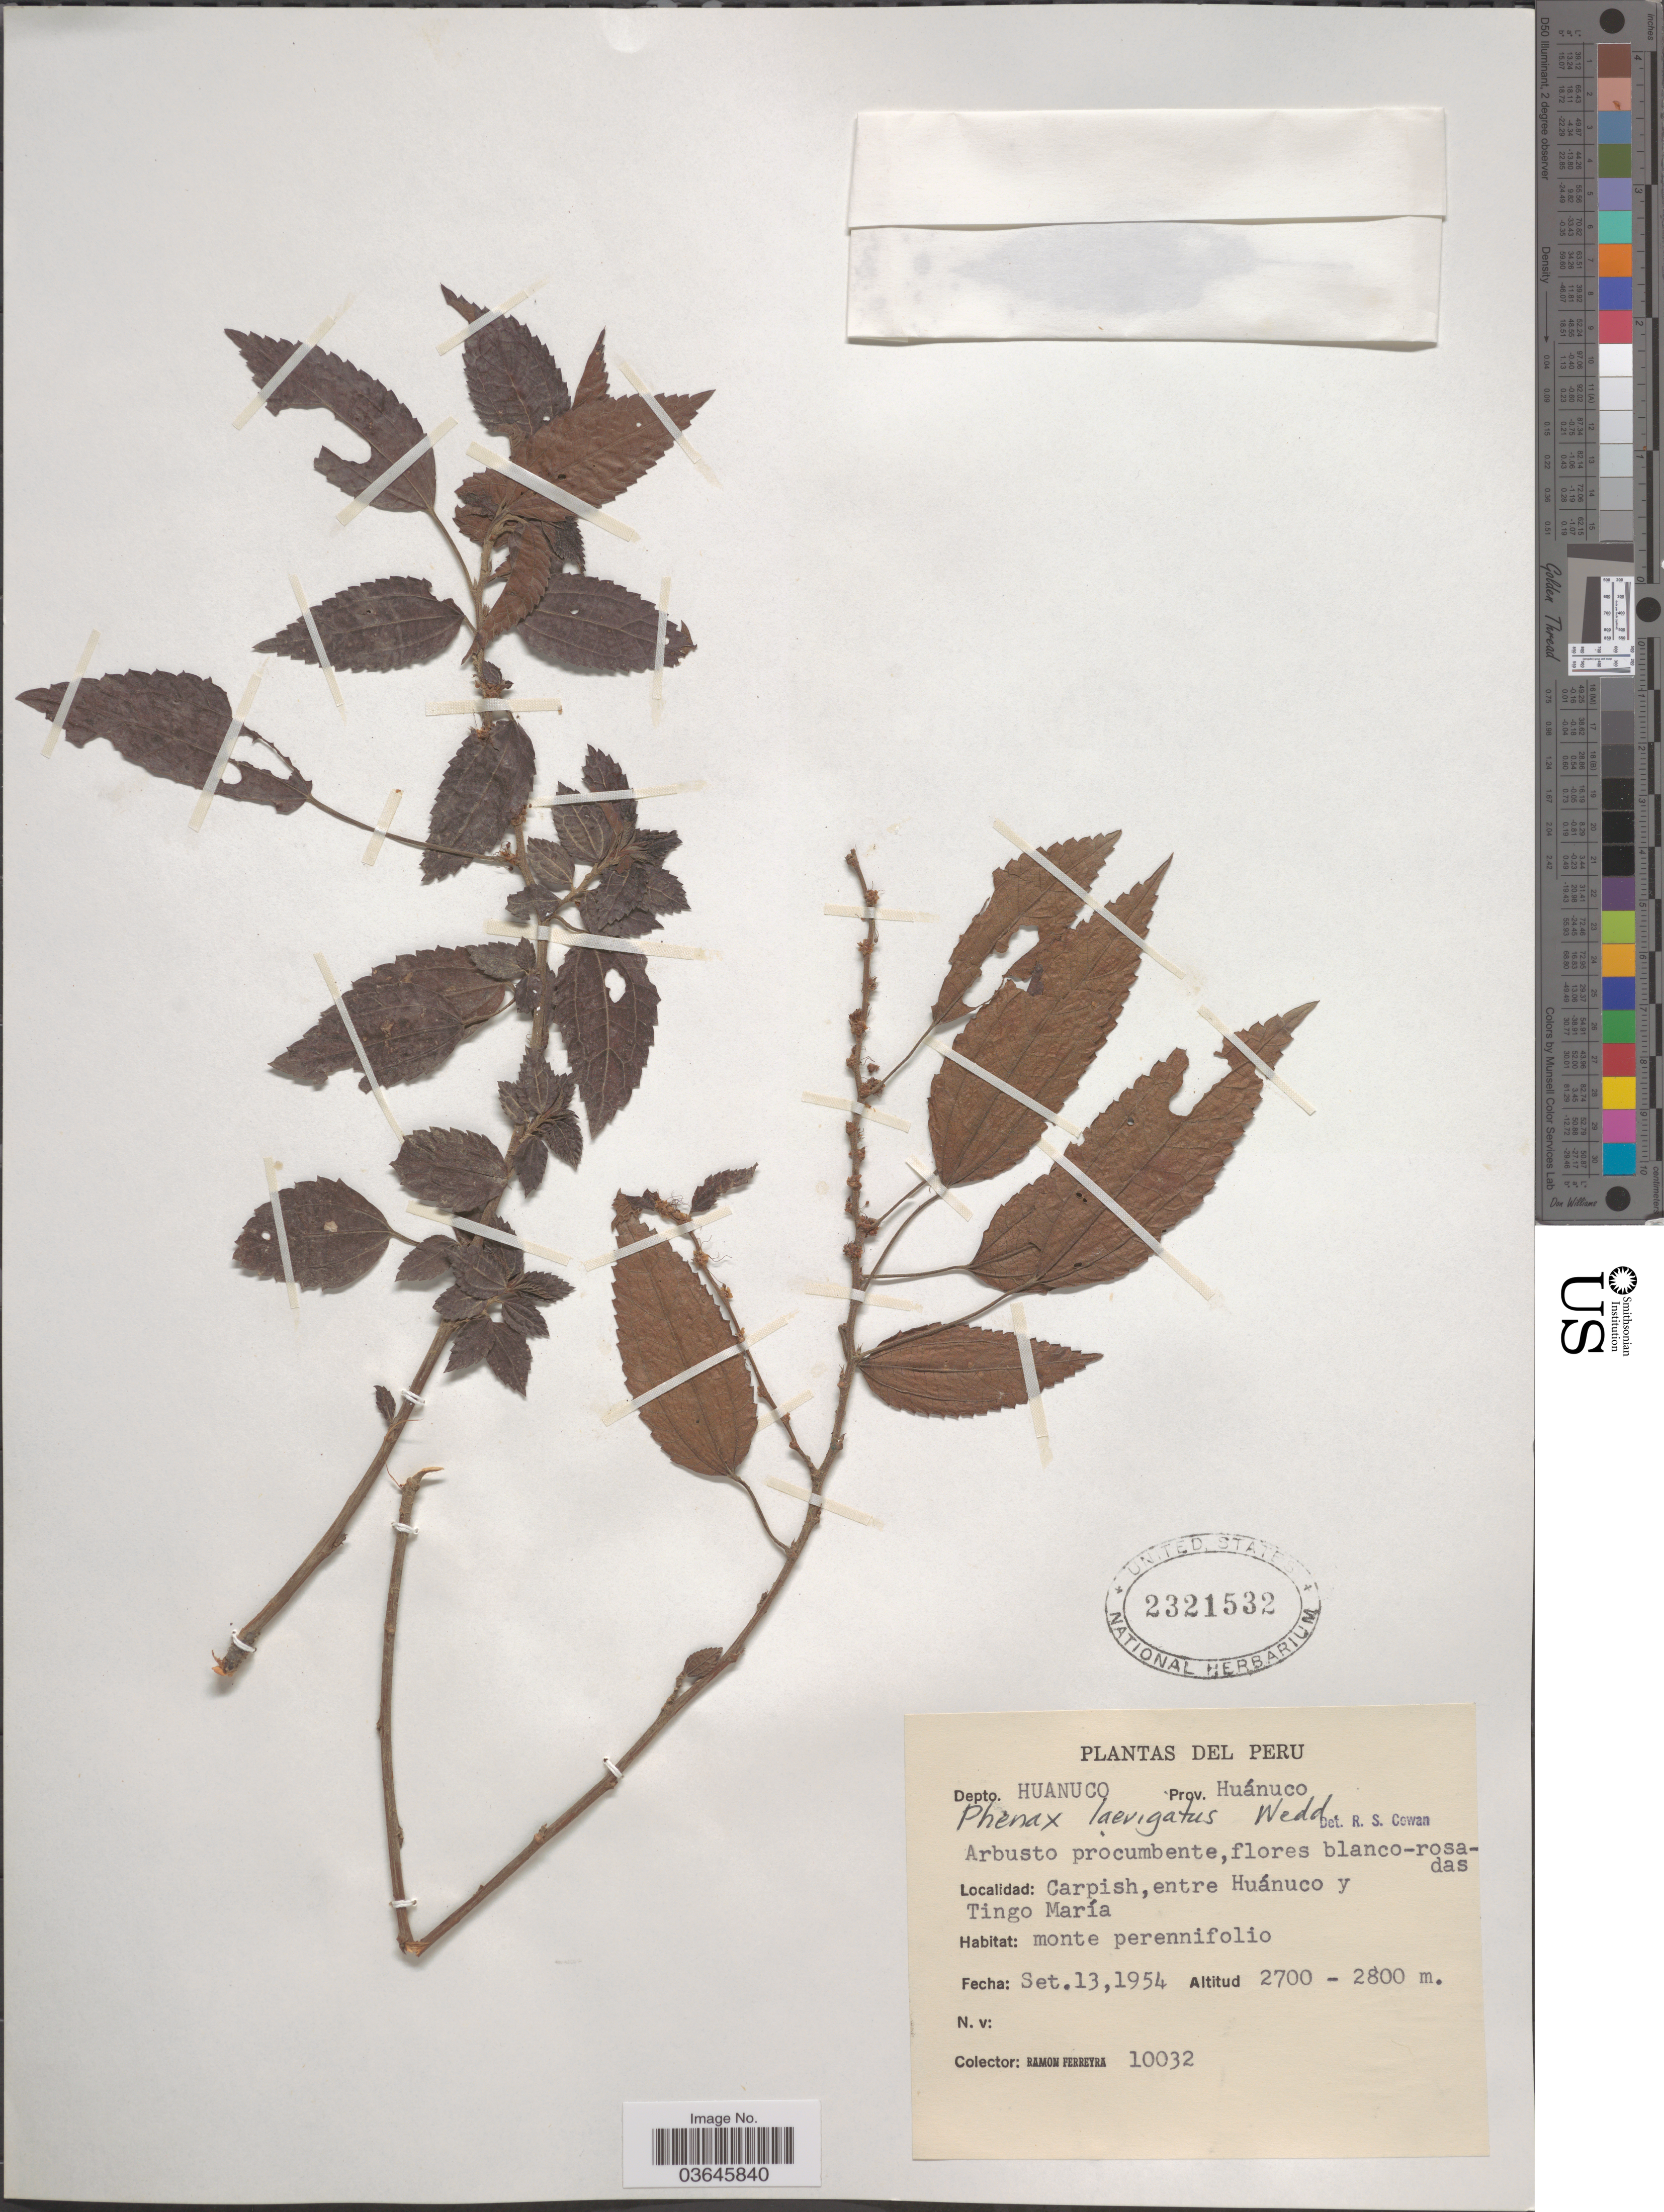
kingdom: Plantae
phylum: Tracheophyta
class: Magnoliopsida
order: Rosales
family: Urticaceae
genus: Phenax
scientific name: Phenax laevigatus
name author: Wedd.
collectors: R. A. Ferreyra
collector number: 10032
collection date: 1954-09-13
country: Peru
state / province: Huánuco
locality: Depto. Huanuco. Carpish, entre Huánuco y Tingo María.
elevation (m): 2700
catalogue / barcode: US 2321532